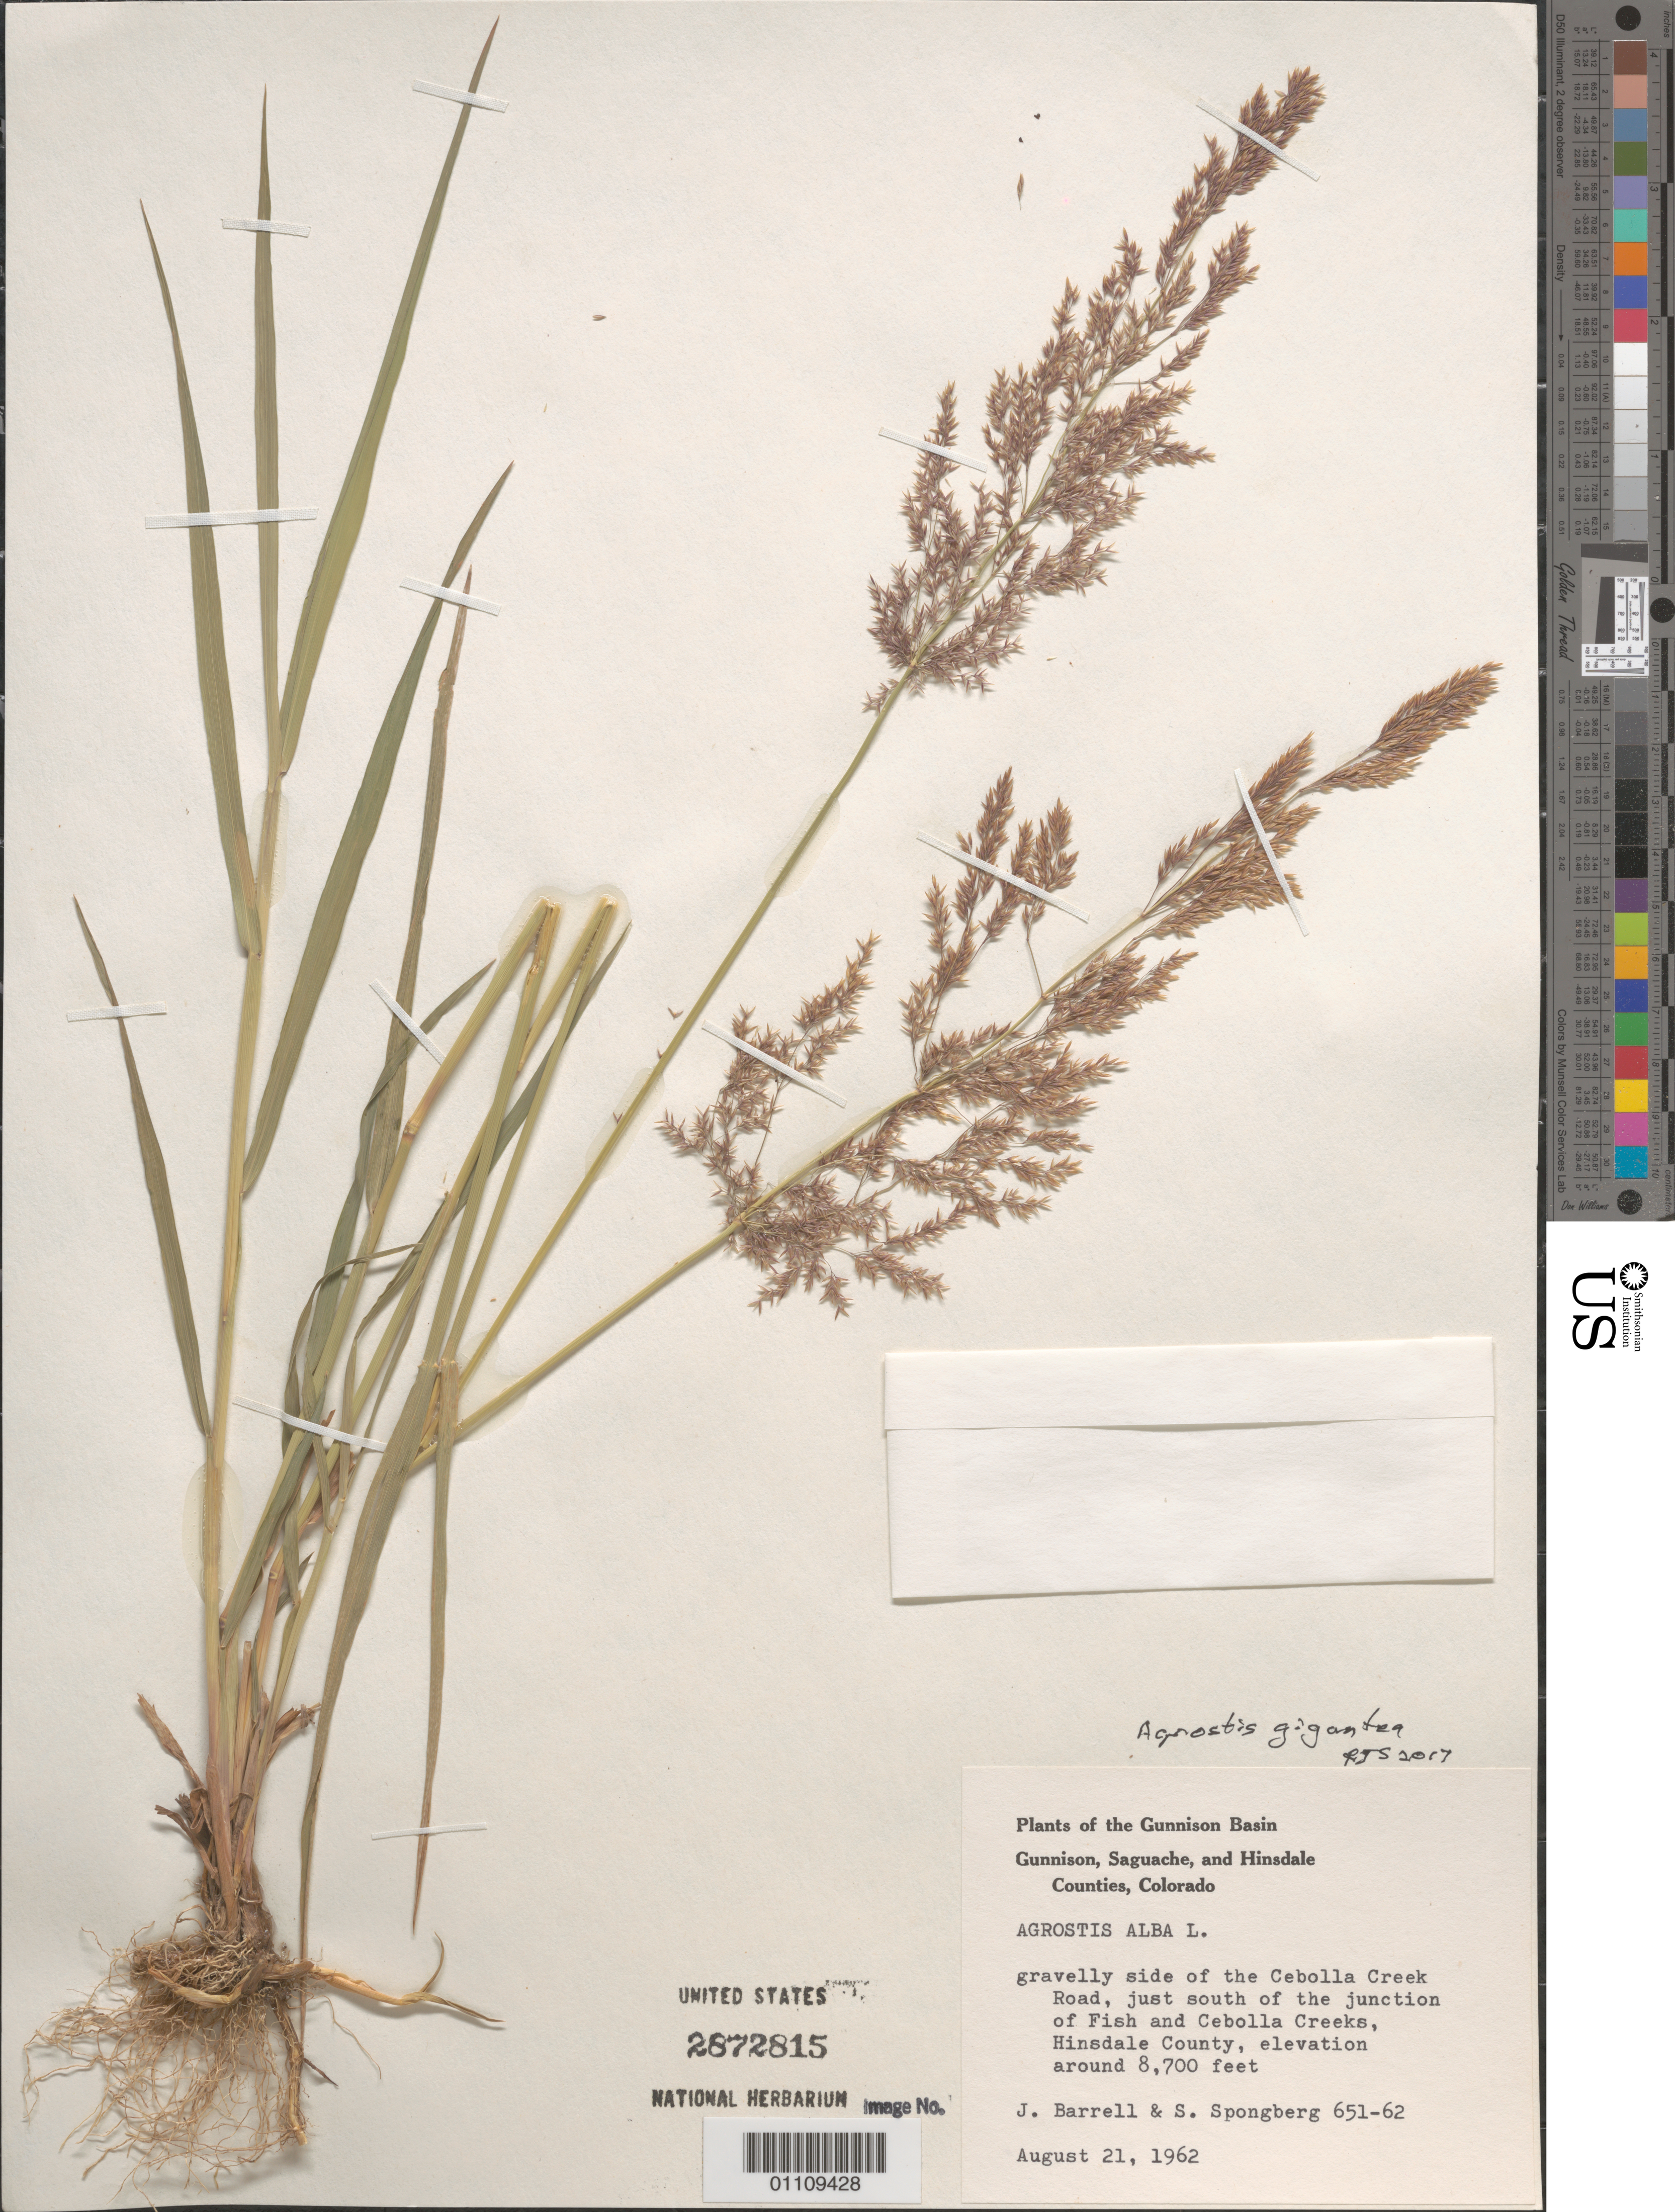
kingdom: Plantae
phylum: Tracheophyta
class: Liliopsida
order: Poales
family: Poaceae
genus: Agrostis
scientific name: Agrostis alba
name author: L.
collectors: J. Barrell & S. A.Spongberg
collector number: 651-62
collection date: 1962-08-21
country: United States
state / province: Colorado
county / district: Hinsdale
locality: Gravelly side of the Cebolla Creek Road, just S of the junction of Fish and Cebolla Creeks.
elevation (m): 2652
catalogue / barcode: US 2872815